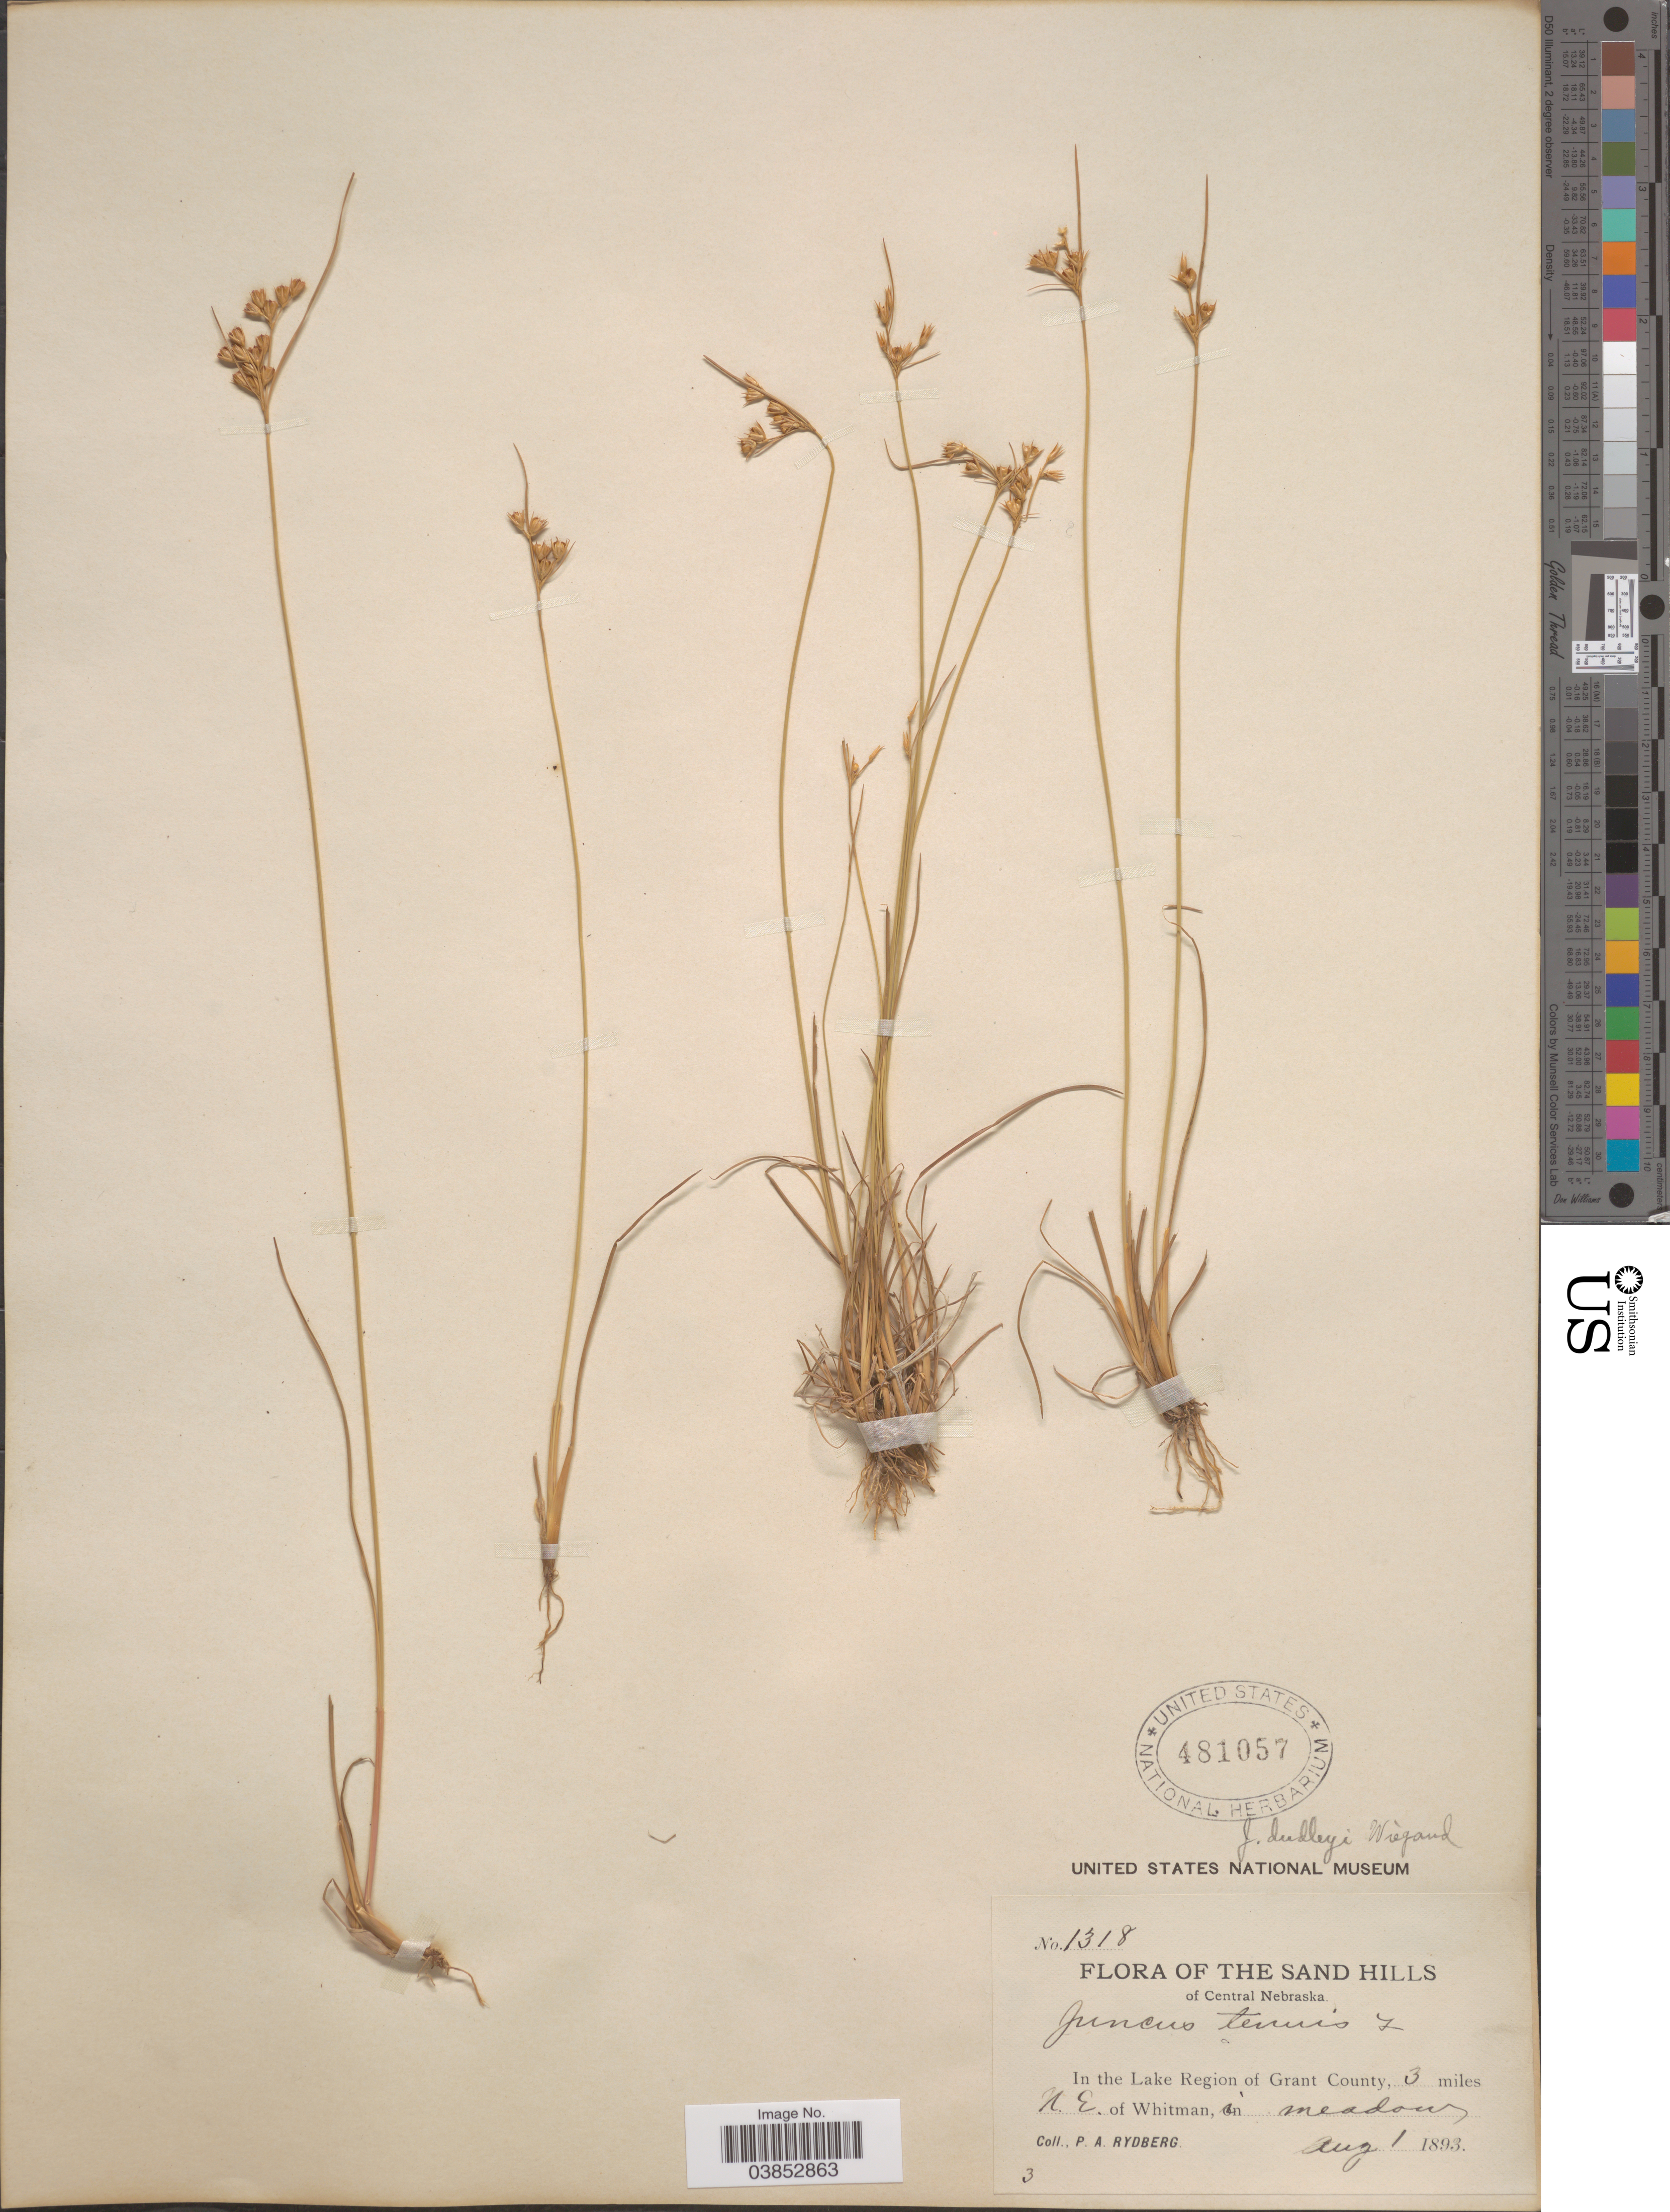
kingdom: Plantae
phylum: Tracheophyta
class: Liliopsida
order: Poales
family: Juncaceae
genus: Juncus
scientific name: Juncus dudleyi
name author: Wiegand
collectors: P. A. Rydberg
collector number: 1318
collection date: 1893-08-01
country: United States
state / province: Nebraska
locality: Sand Hills of Central Nebraska. In the Lake Region of Grant County, 3 miles N. E. of Whitman, in meadows.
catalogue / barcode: US 481057